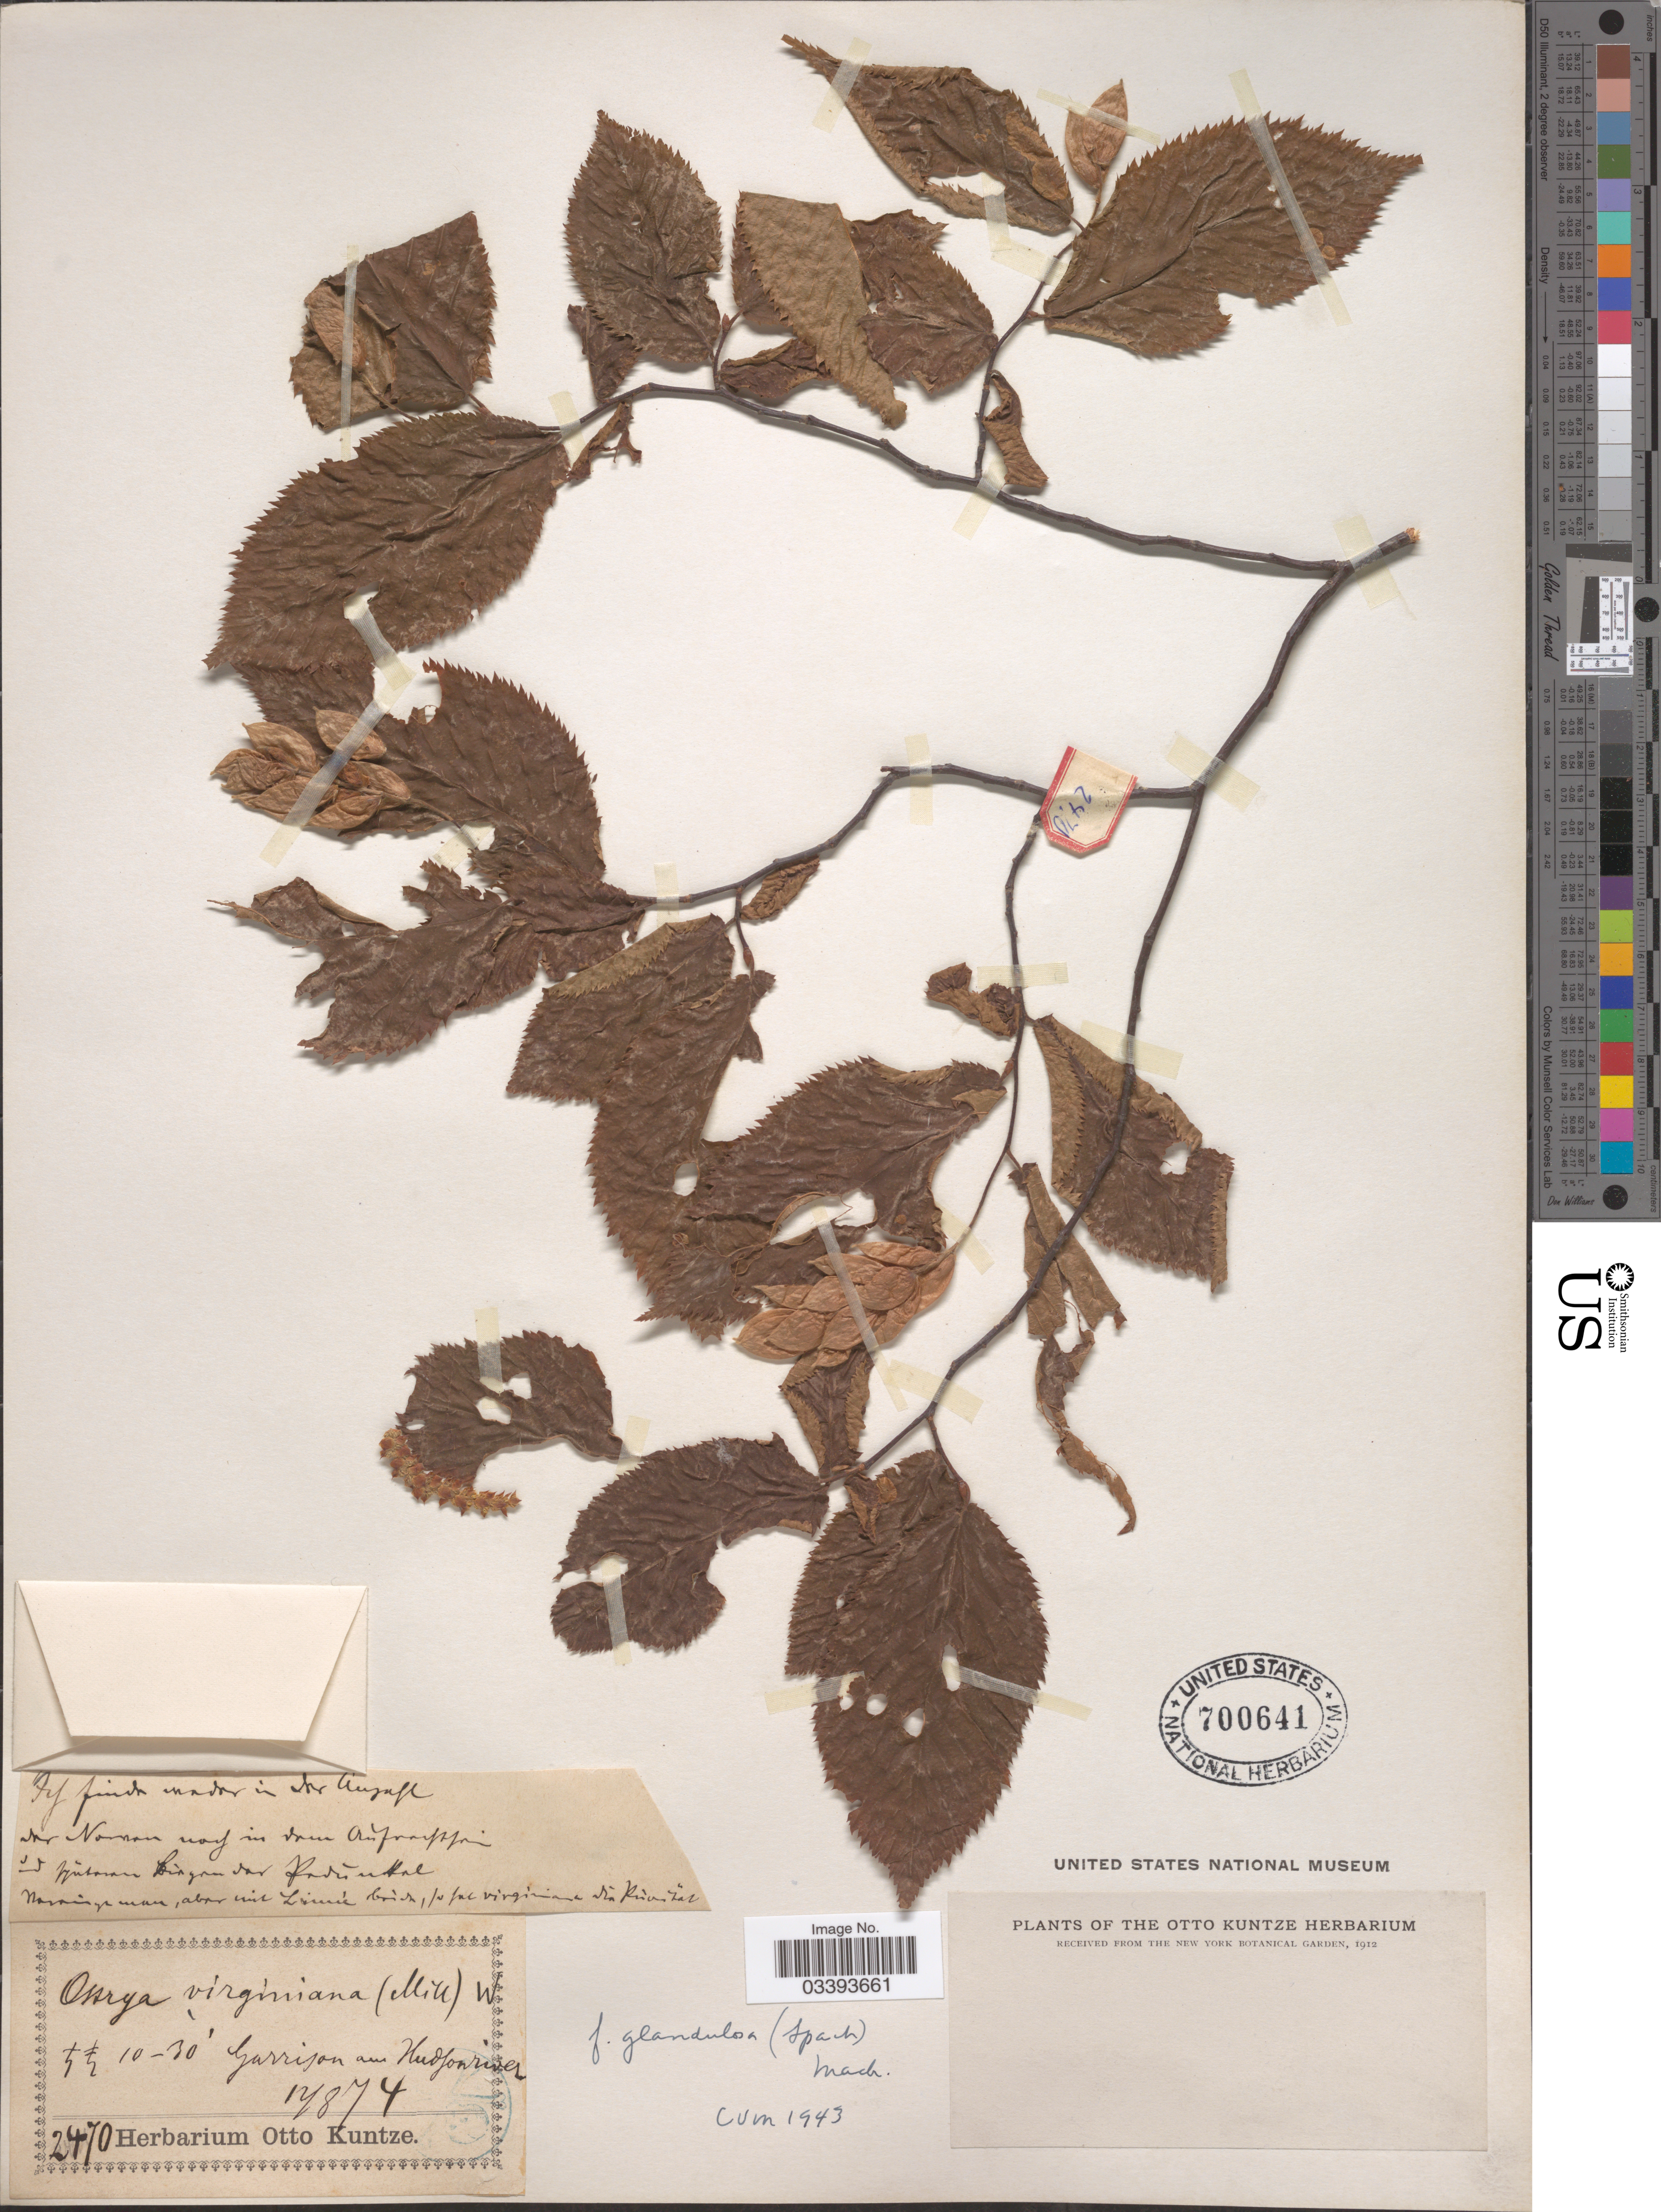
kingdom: Plantae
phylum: Tracheophyta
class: Magnoliopsida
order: Fagales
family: Betulaceae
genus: Ostrya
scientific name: Ostrya virginiana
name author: (Mill.) K. Koch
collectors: ex herb. Otto Kuntze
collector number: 2470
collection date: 1874-12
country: United States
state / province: New York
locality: Garrison and [interpreted] Hudsonriver.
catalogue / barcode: US 700641